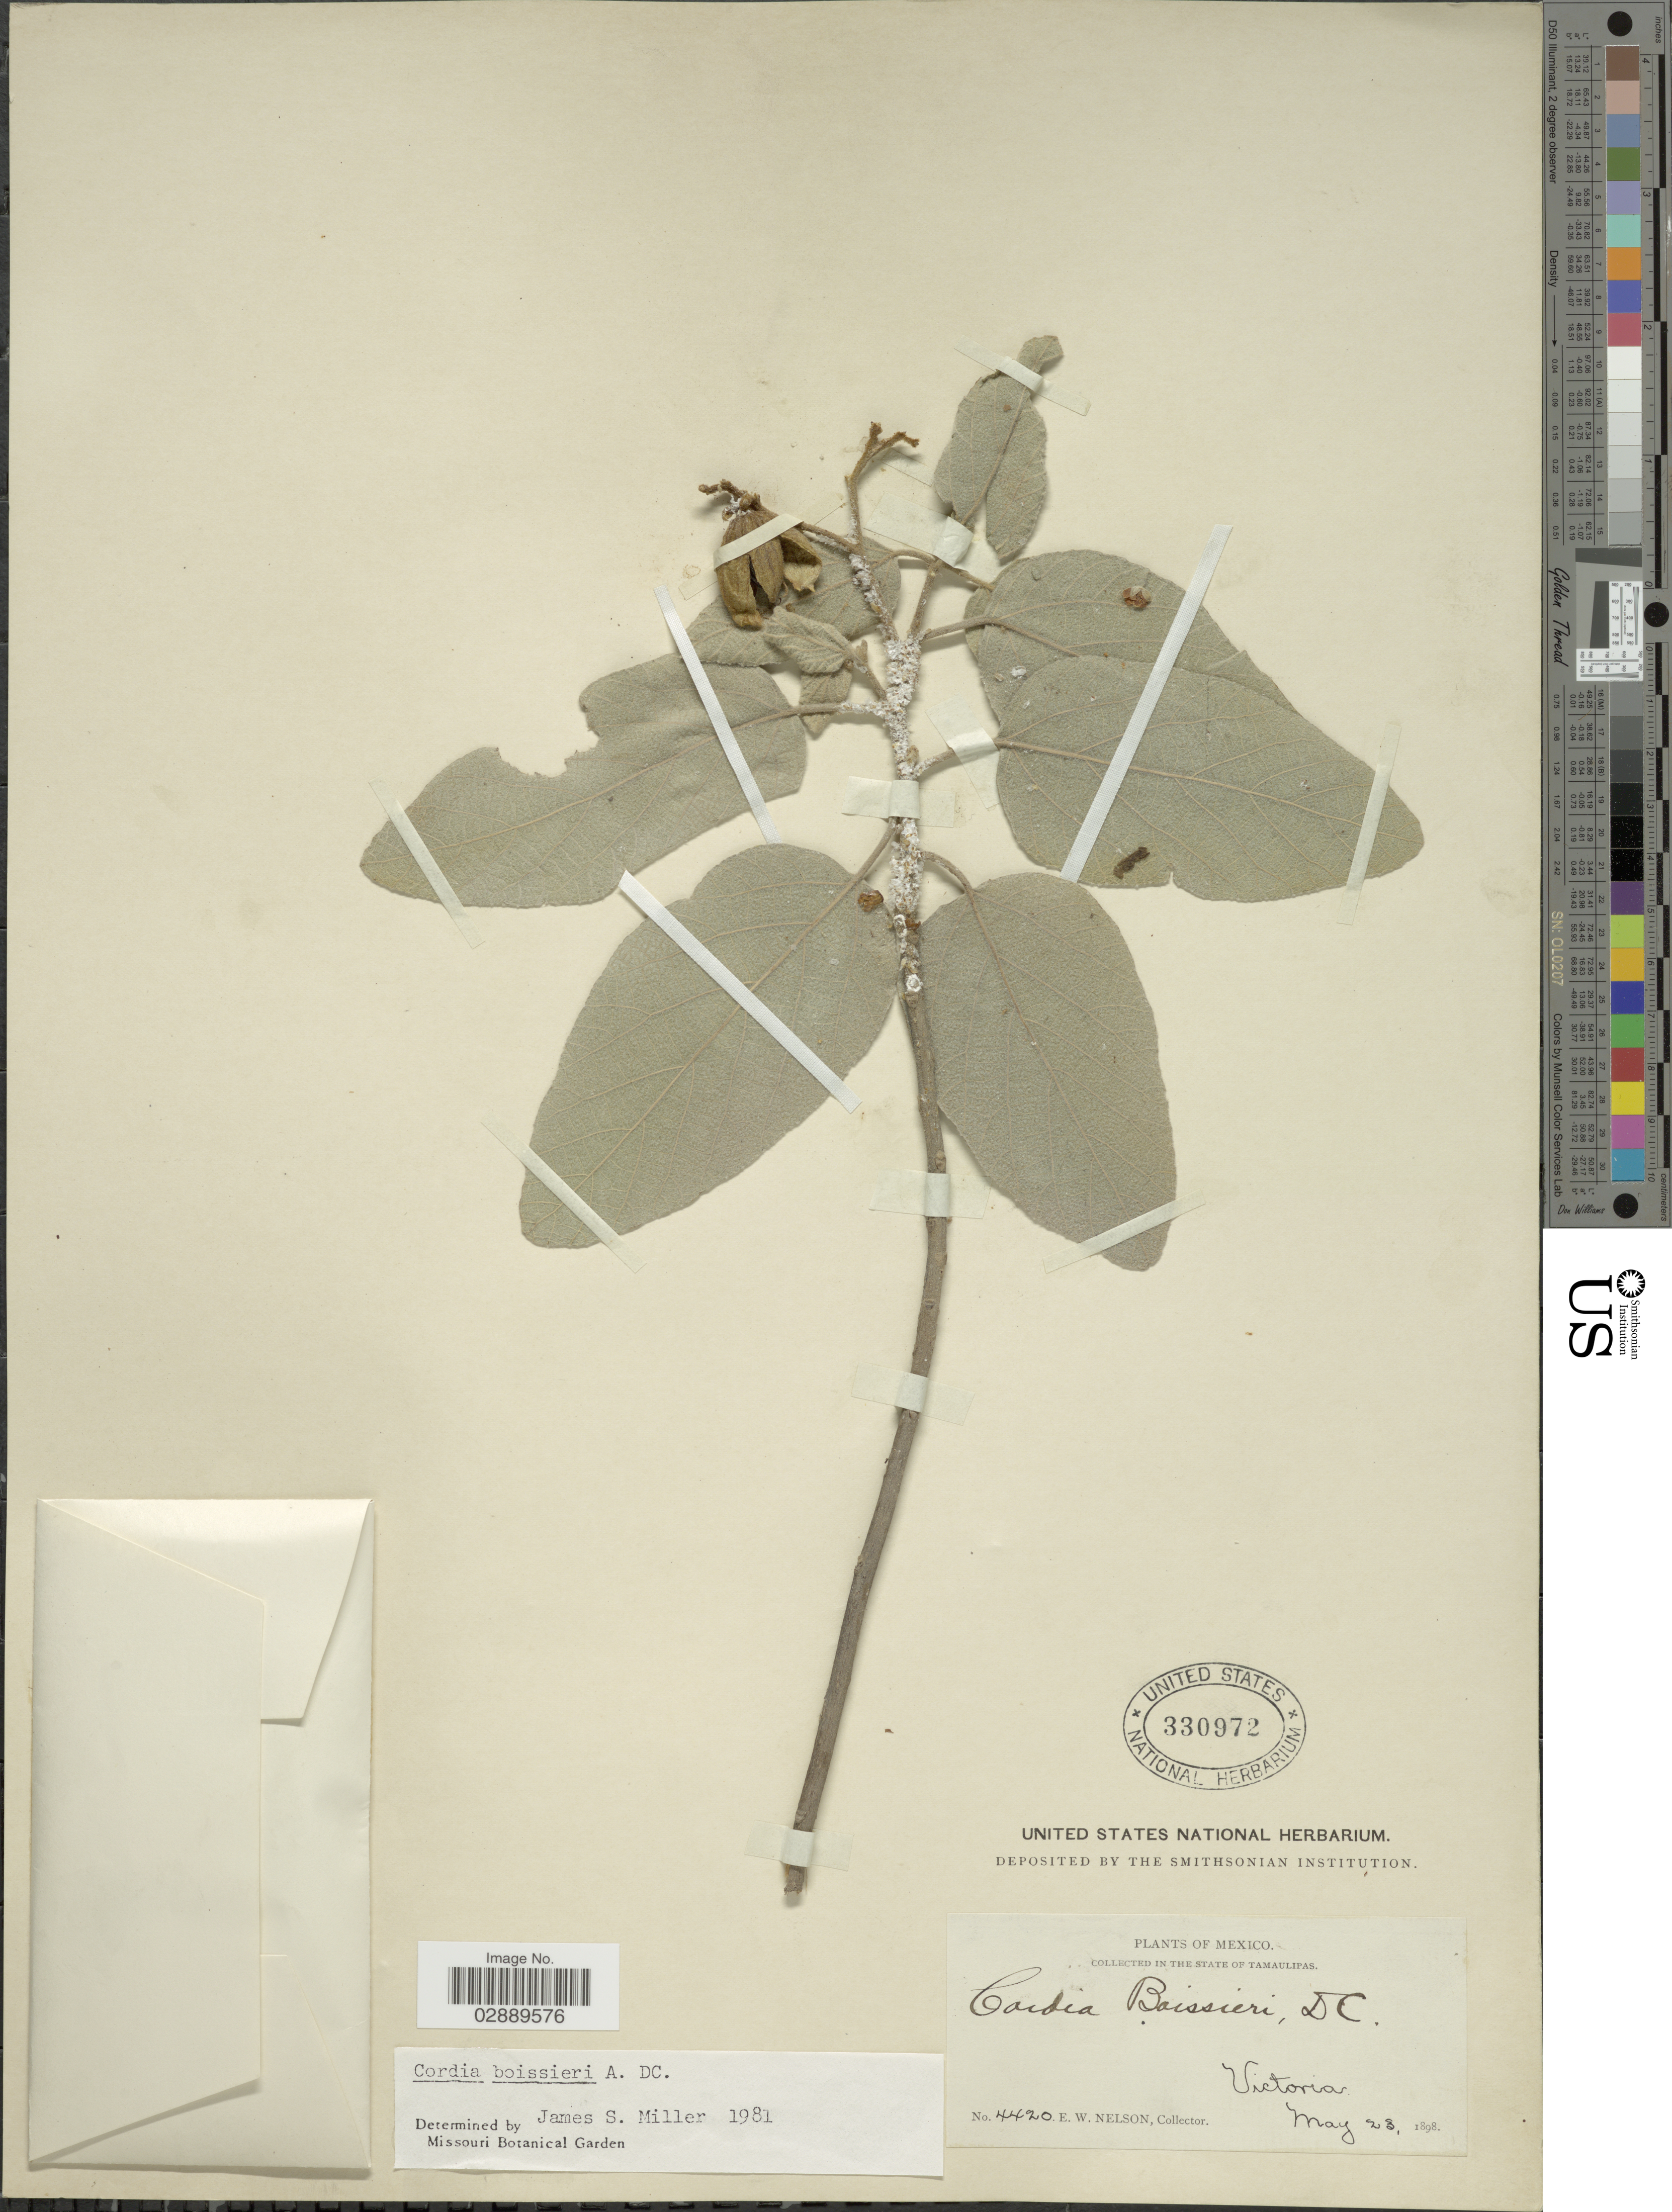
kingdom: Plantae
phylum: Tracheophyta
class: Magnoliopsida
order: Boraginales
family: Cordiaceae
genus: Cordia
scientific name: Cordia boissieri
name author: A. DC.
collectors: E. W. Nelson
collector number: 4420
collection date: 1898-05-23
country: Mexico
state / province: Tamaulipas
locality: Victoria.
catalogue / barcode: US 330972